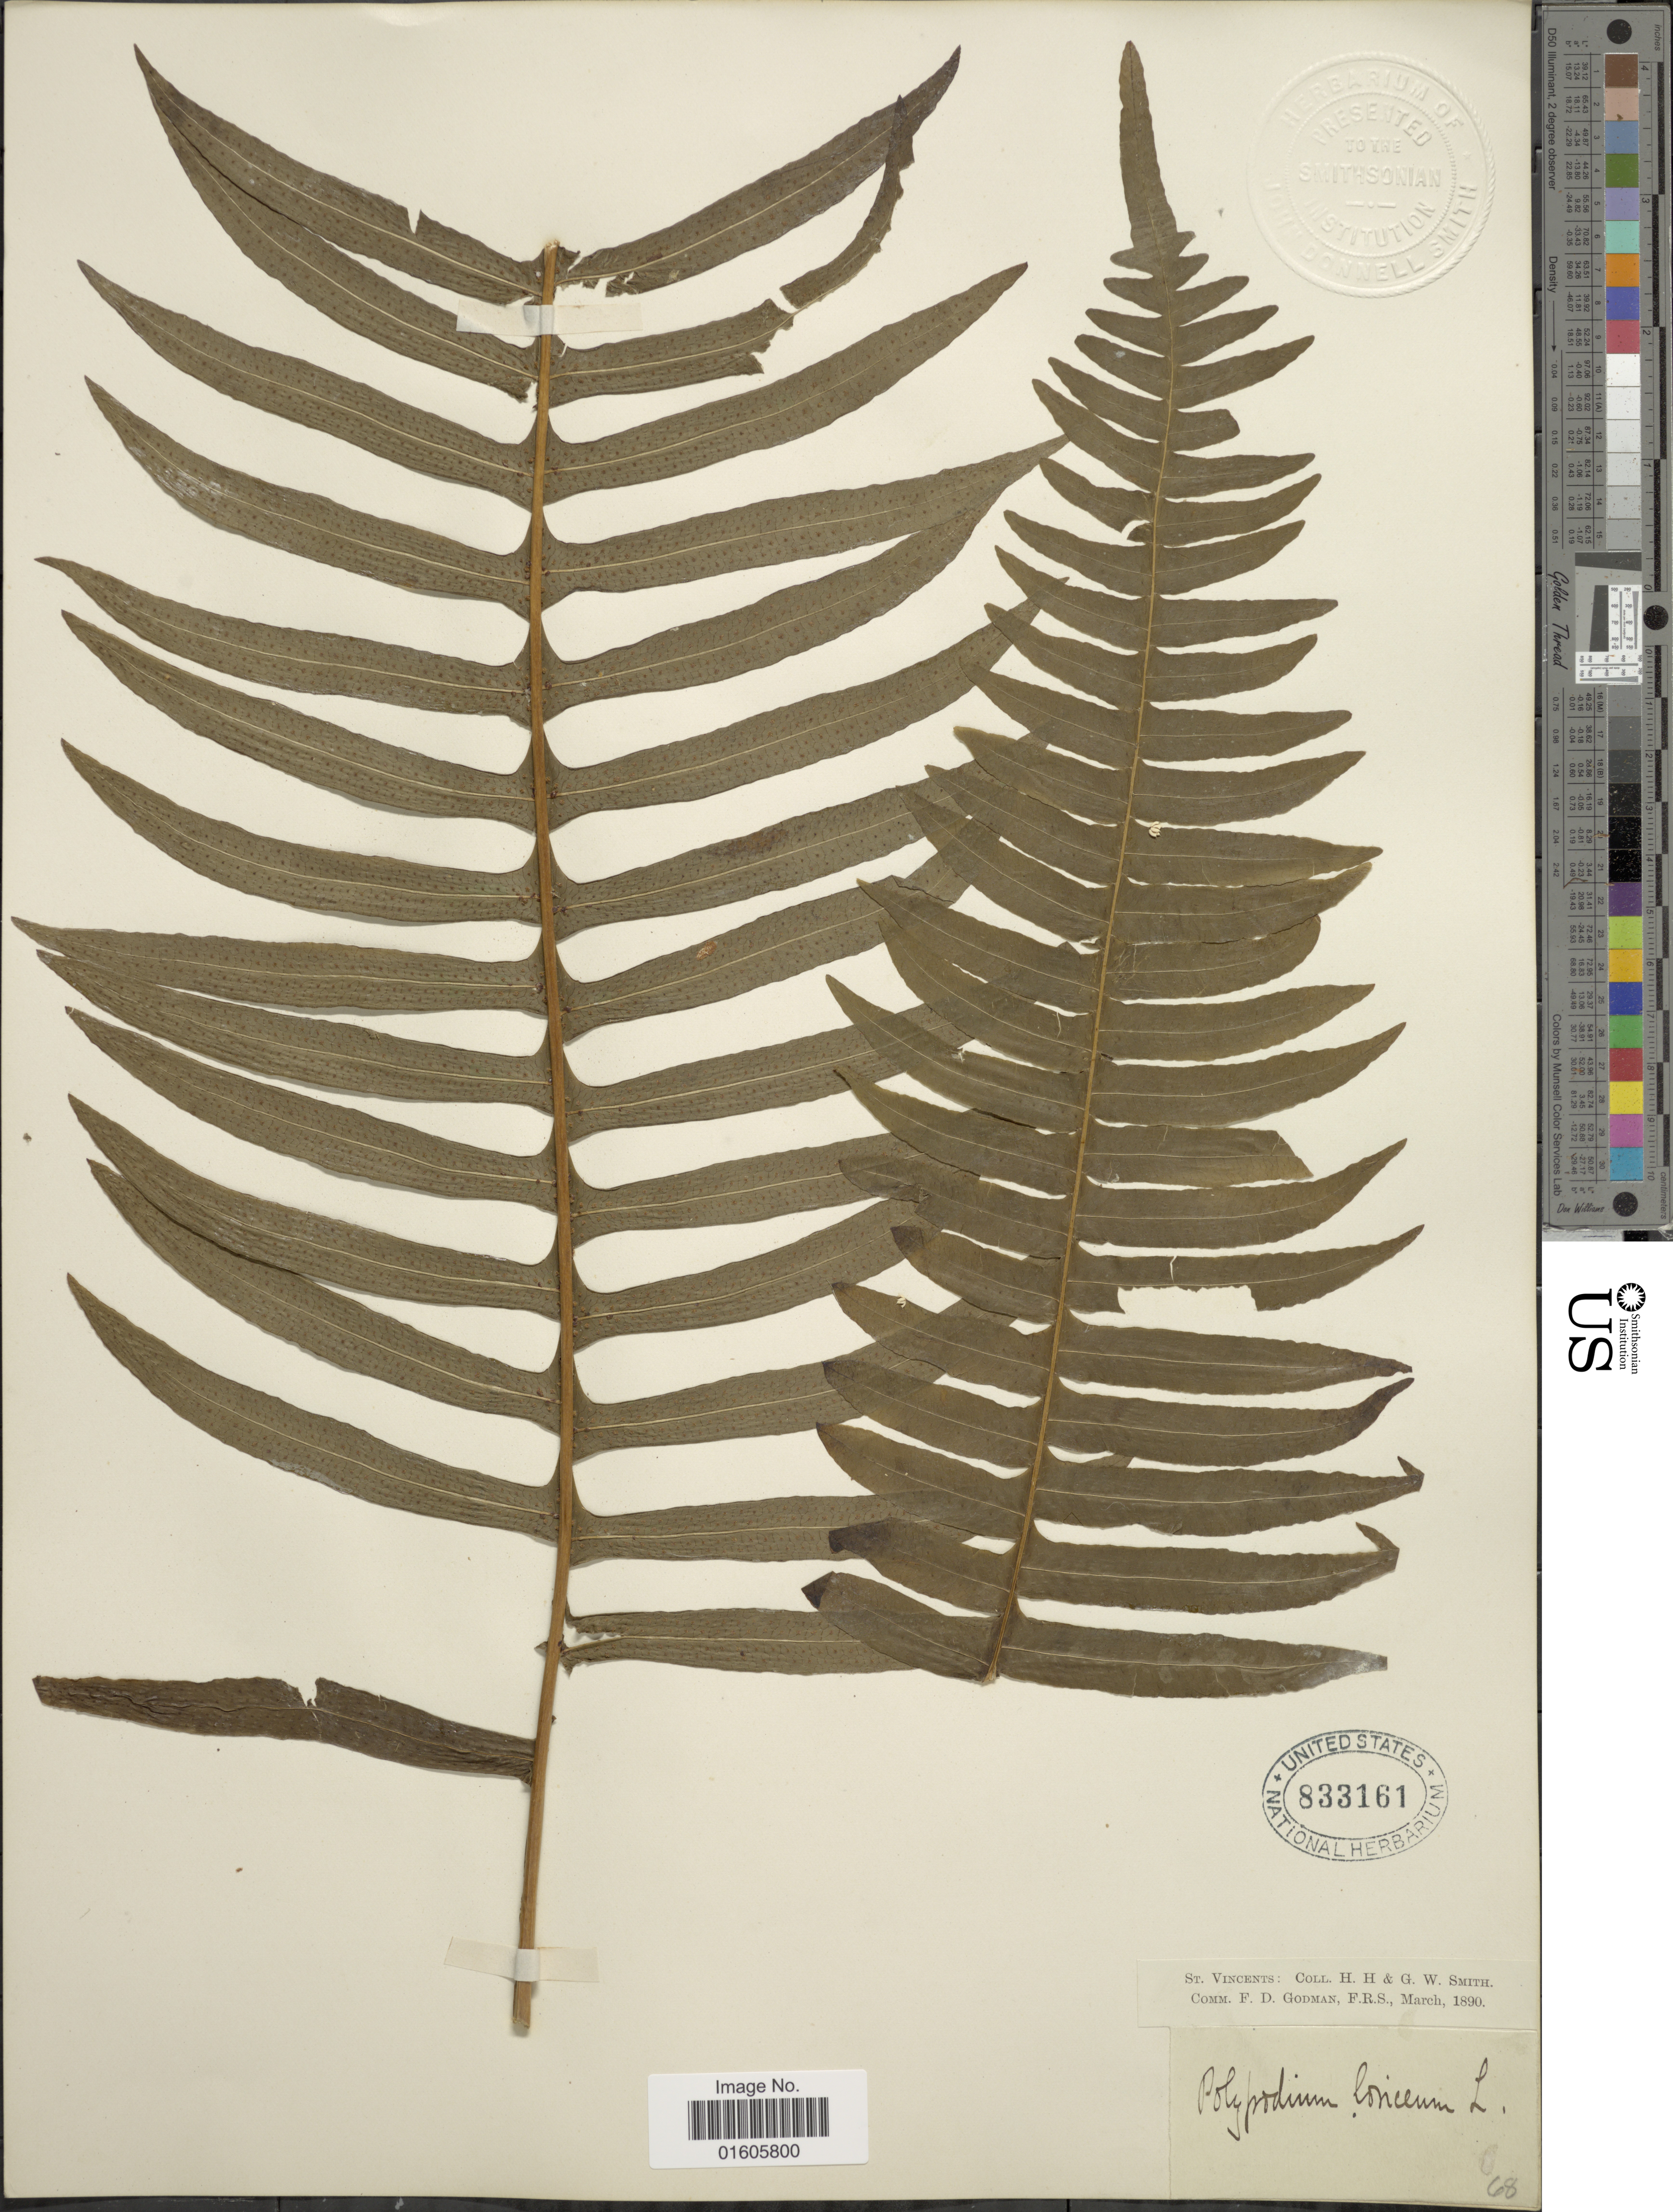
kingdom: Plantae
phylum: Tracheophyta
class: Polypodiopsida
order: Polypodiales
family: Polypodiaceae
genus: Serpocaulon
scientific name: Serpocaulon loriceum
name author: (L.) A.R. Sm.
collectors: H. H. Smith & G. Smith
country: St. Vincent - Grenadines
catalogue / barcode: US 833161